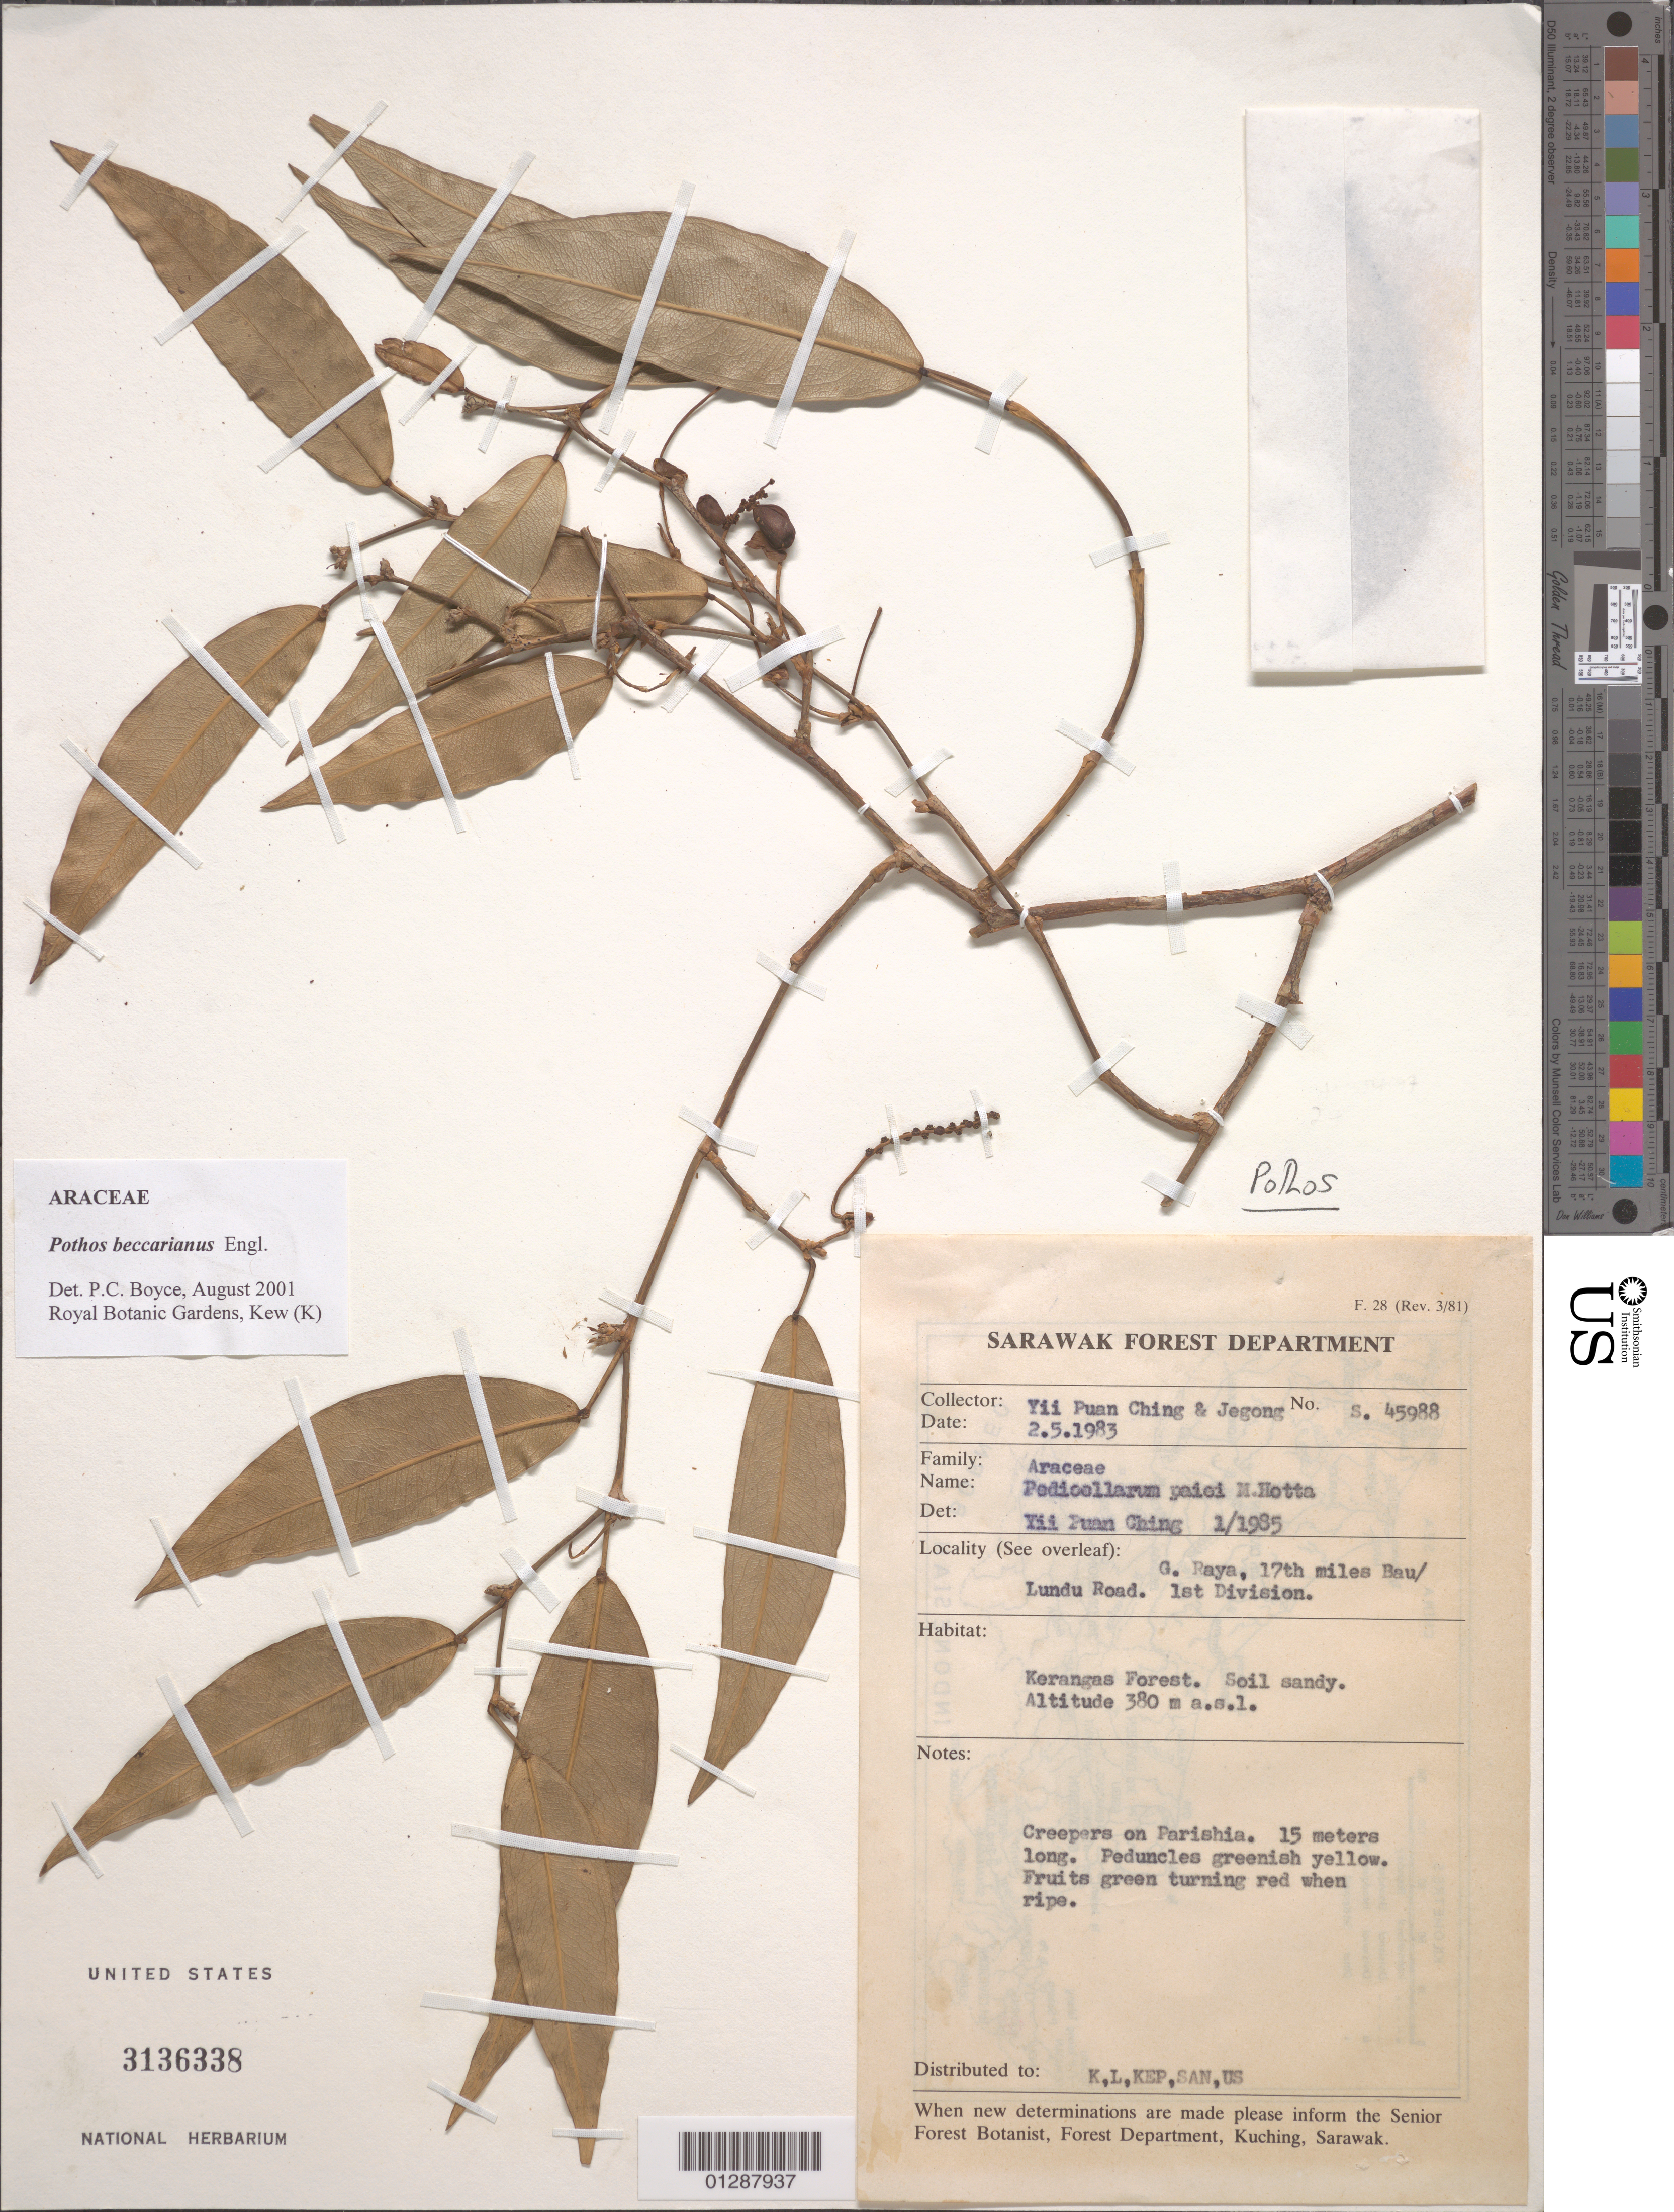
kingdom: Plantae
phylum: Tracheophyta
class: Liliopsida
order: Alismatales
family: Araceae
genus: Pothos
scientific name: Pothos beccarianus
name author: Engl.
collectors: Y. P. Ching & Jegong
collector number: S45988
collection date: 1983-05-02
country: Malaysia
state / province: Sarawak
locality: G. Raya, 17th miles Bau/Lundu Road. 1st Division. Kerangas Forest.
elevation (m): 380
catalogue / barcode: US 3136338